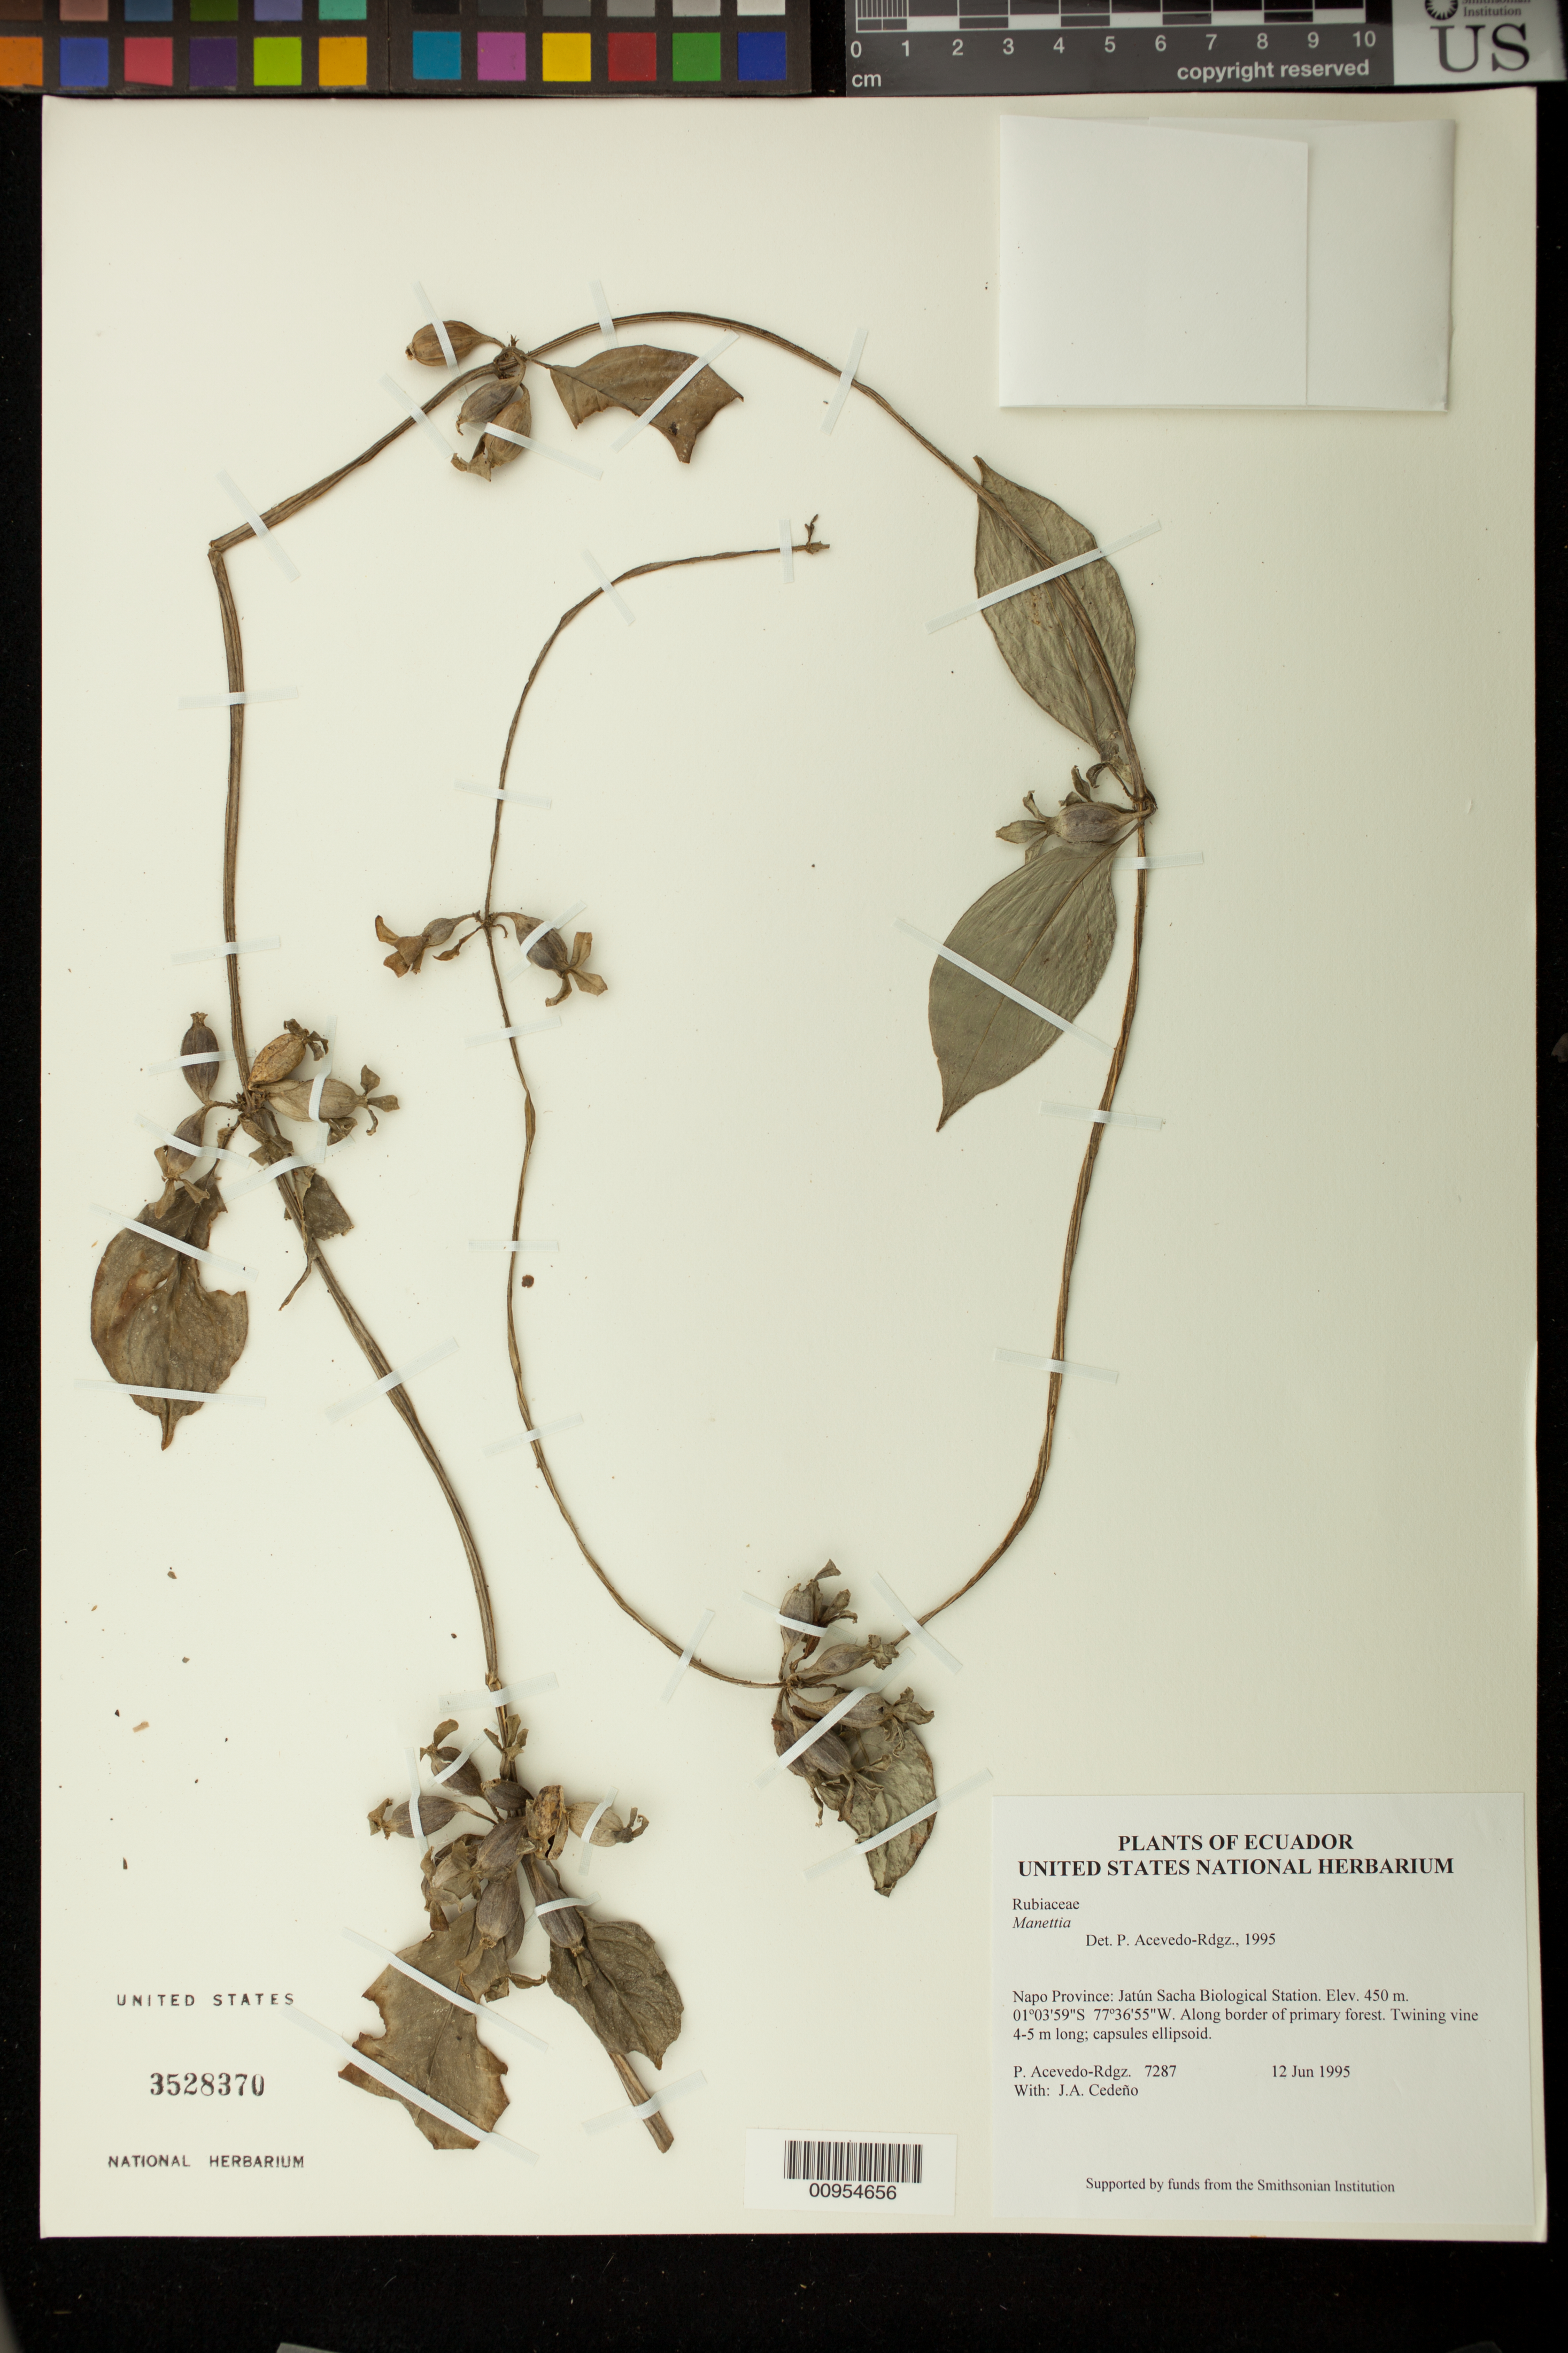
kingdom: Plantae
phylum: Tracheophyta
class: Magnoliopsida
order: Gentianales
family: Rubiaceae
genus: Manettia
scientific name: Manettia asclepiadacea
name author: Standl.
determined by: Taylor, Charlotte M.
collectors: P. Acevedo-Rodr. & J. A. Cedeño M.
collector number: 7287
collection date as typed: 12 Jun 1995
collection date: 1995-06-12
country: Ecuador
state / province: Napo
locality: Napo Province: Jatún Sacha Biological Station.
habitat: Along border of primary forest.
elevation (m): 450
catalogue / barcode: US 3528370